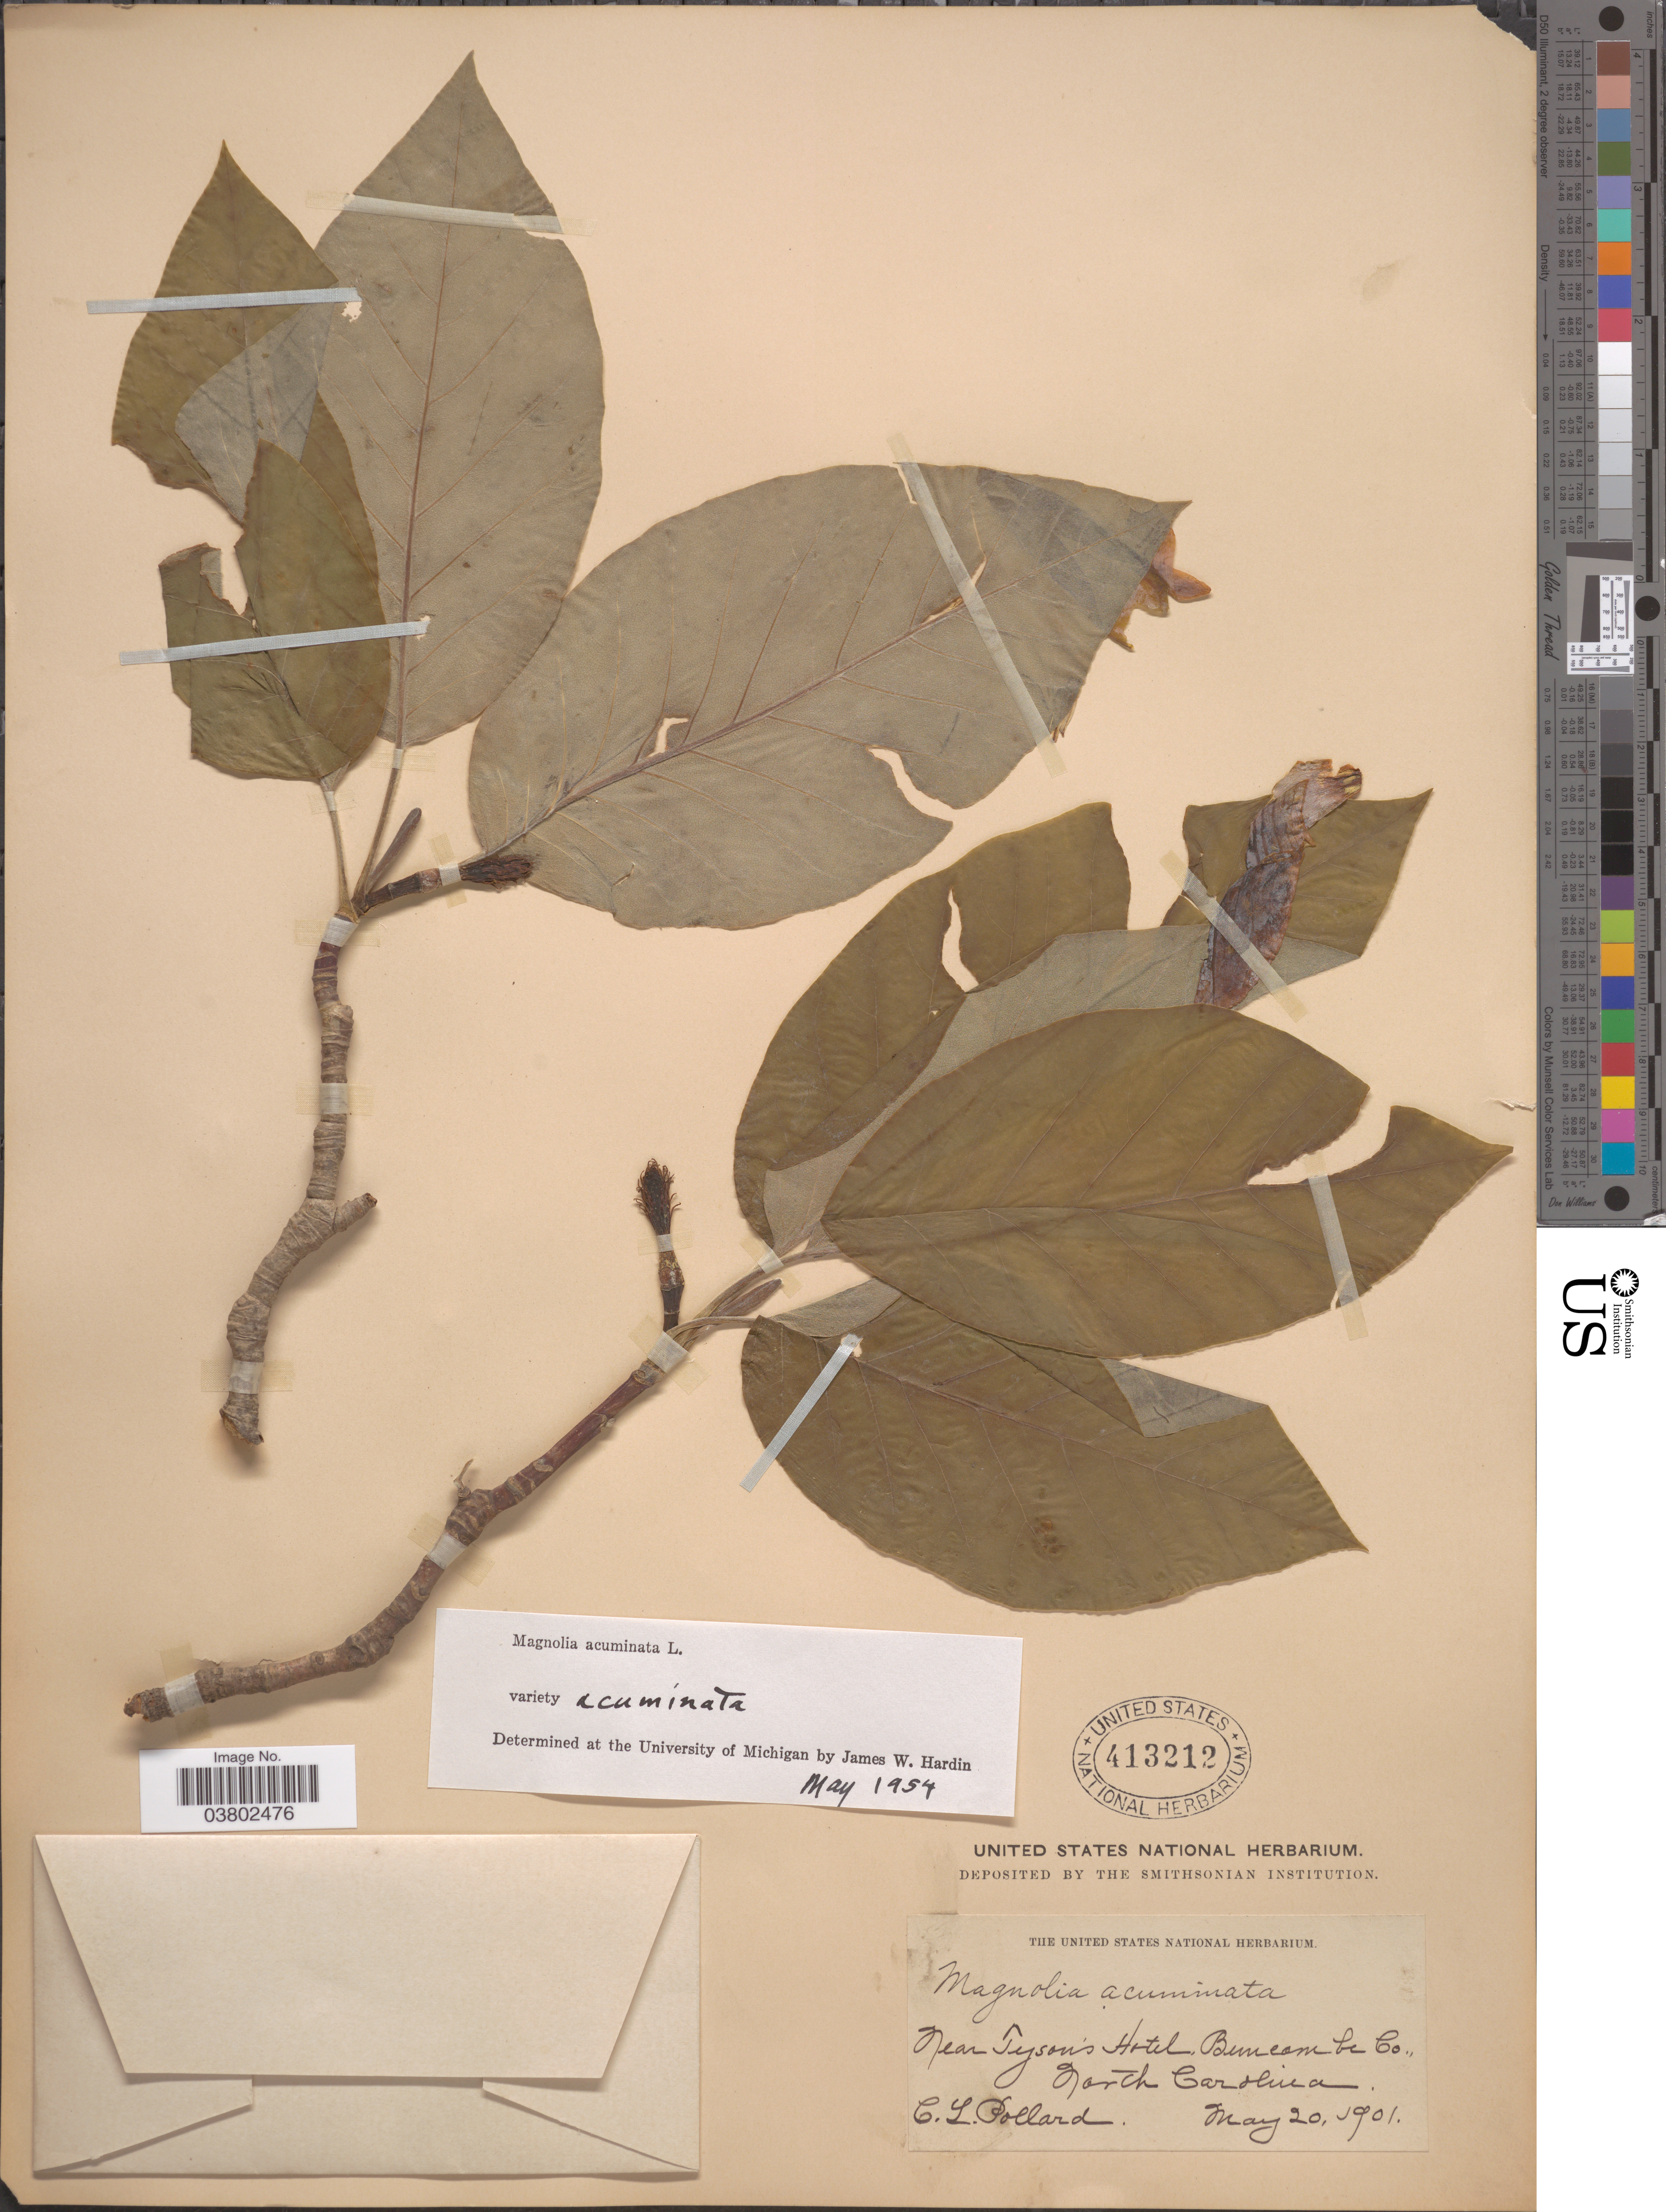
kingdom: Plantae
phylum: Tracheophyta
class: Magnoliopsida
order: Magnoliales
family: Magnoliaceae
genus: Magnolia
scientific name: Magnolia acuminata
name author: (L.) L.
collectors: C. L. Pollard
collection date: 1901-05-20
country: United States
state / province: North Carolina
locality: Near Tyson's Hotel, Buncombe Co.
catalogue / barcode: US 413212